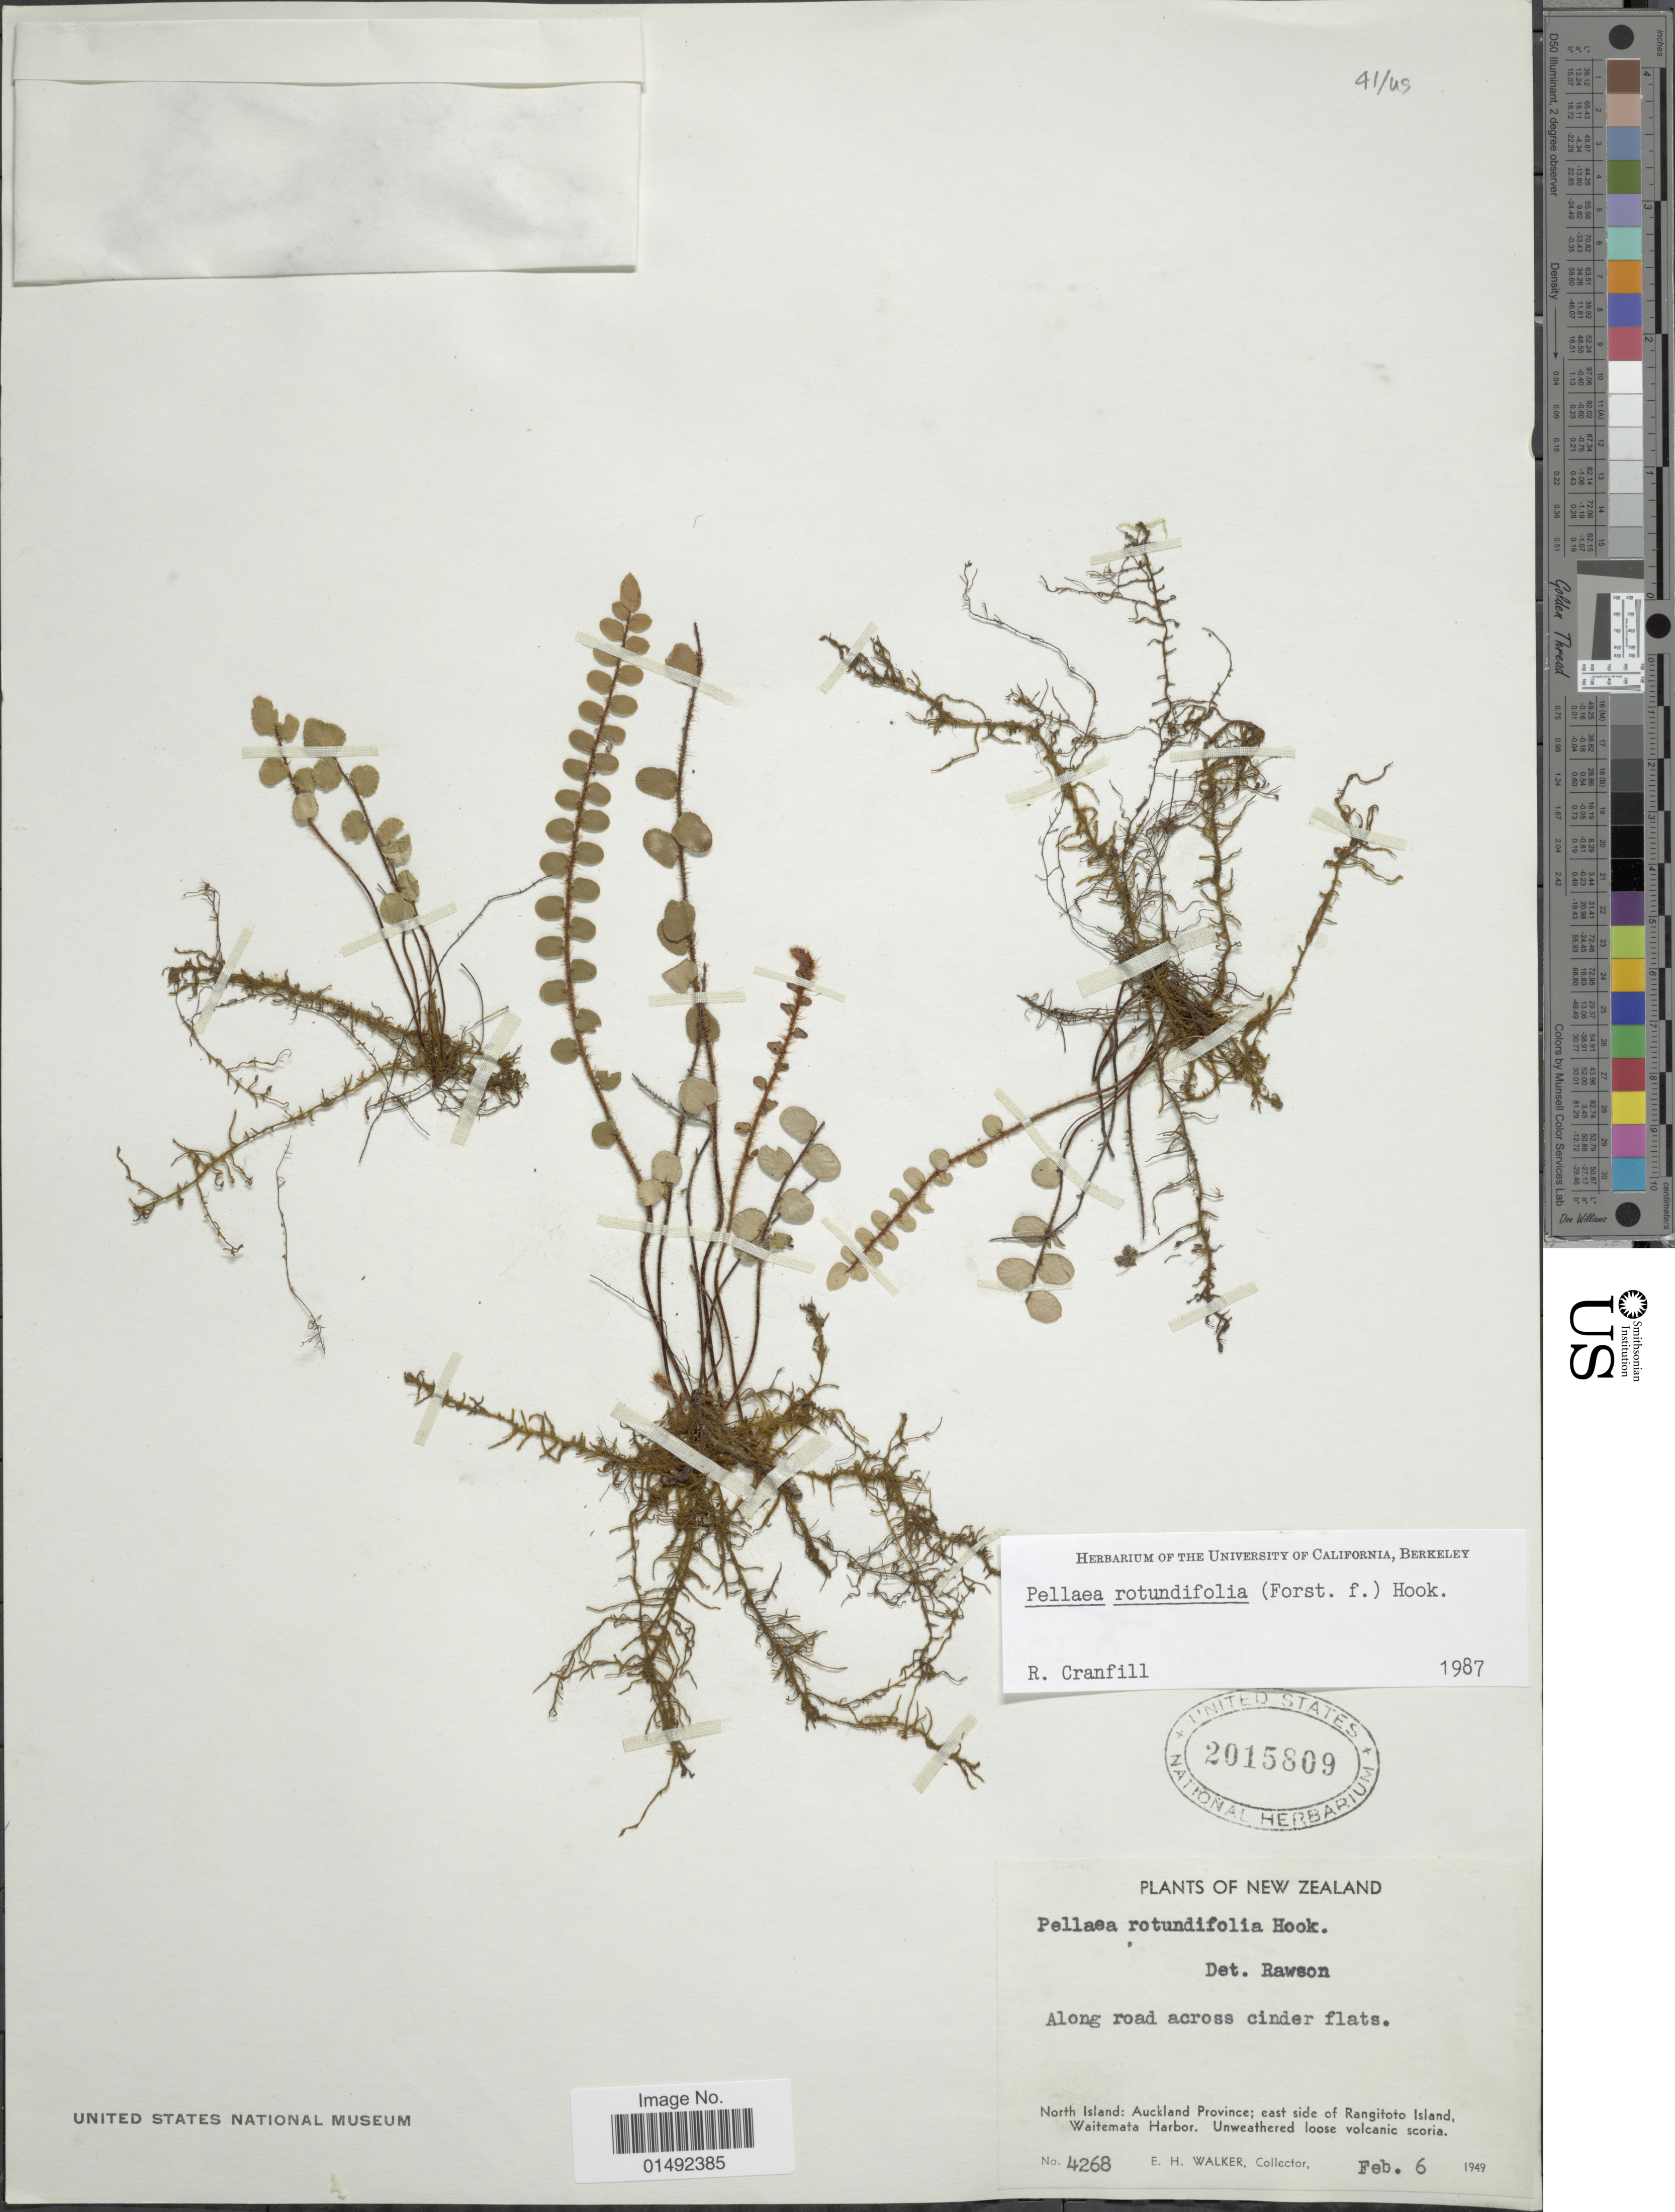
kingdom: Plantae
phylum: Tracheophyta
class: Polypodiopsida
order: Polypodiales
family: Pteridaceae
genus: Pellaea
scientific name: Pellaea rotundifolia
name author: Hook.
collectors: E. H. Walker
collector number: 4268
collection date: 1949-02-06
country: New Zealand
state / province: Auckland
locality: Along road across cinder flats, North Island: Auckland province; east side of Rangitot Island, Waitemata harbor. Unweathered loose volcanic scoria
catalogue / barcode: US 2015809